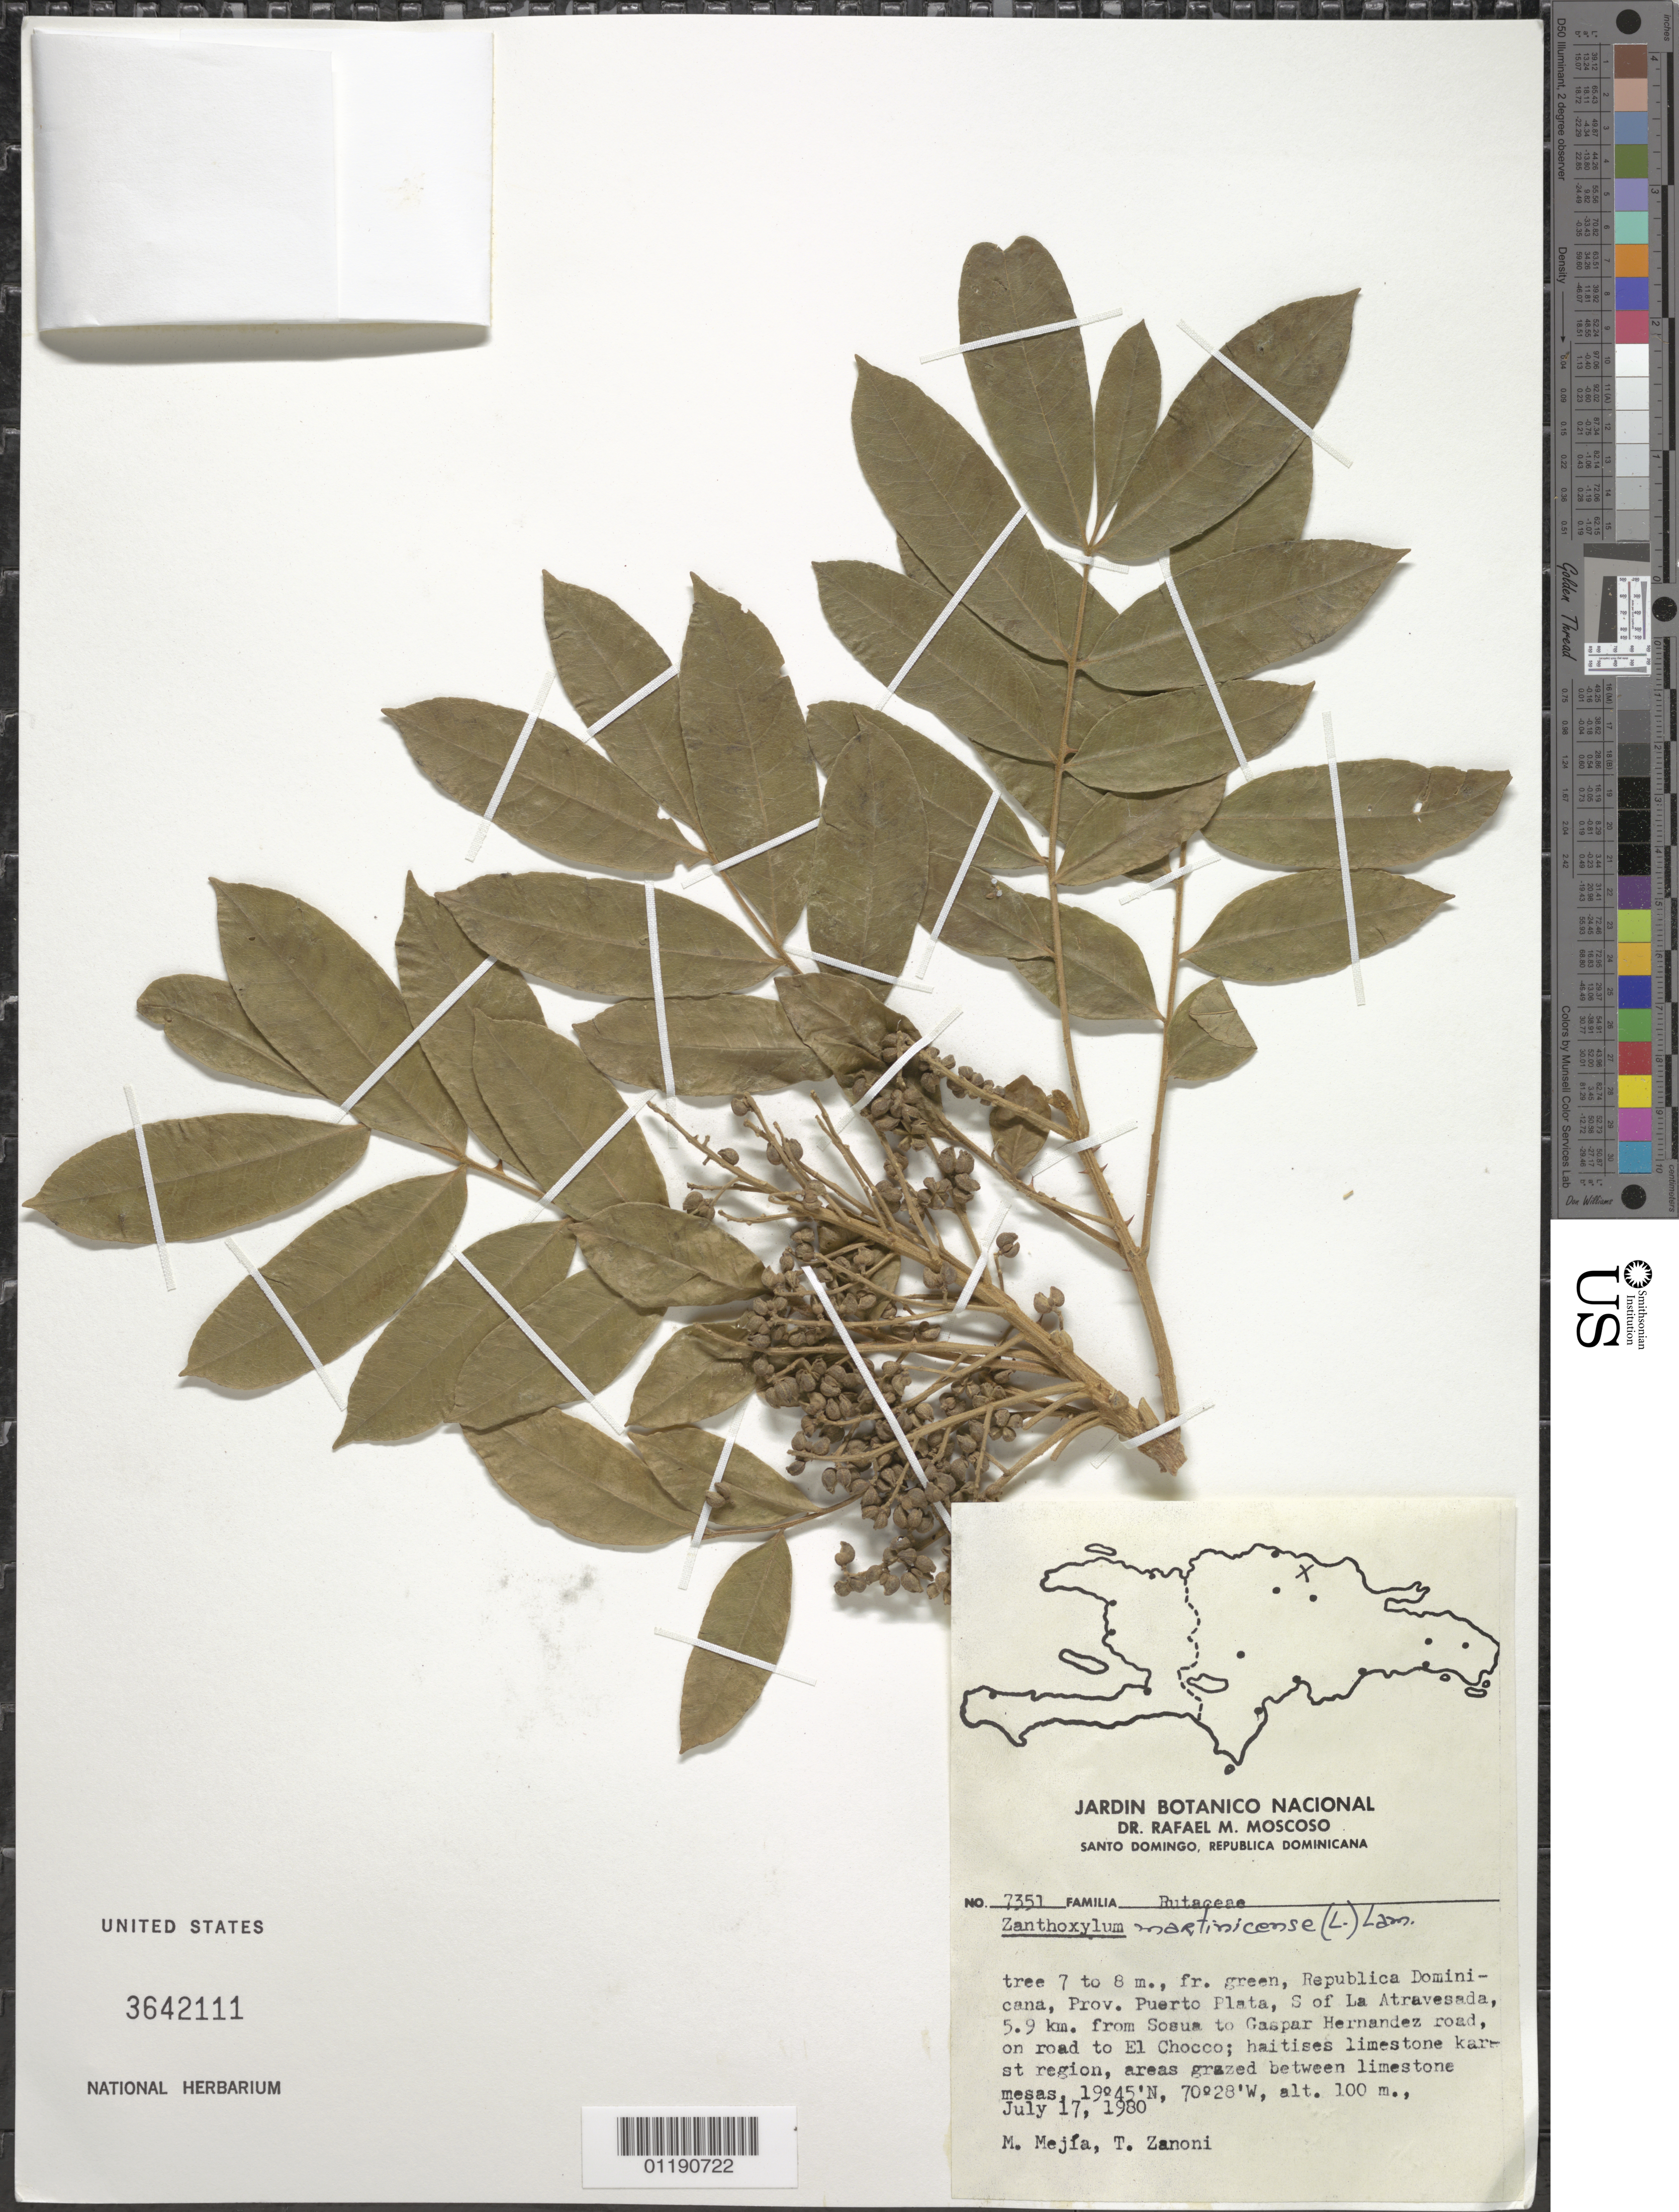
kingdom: Plantae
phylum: Tracheophyta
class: Magnoliopsida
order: Sapindales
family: Rutaceae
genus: Zanthoxylum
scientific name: Zanthoxylum martinicense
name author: (Lam.) DC.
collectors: M. Mejia & T. A. Zanoni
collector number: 7351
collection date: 1980-07-17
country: Dominican Republic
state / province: Puerto Plata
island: Hispaniola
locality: S of La Atravesada, 5.9 km. from Sosua to Gaspar Hernandez road, on road to El Choco.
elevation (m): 100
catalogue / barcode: US 3642111